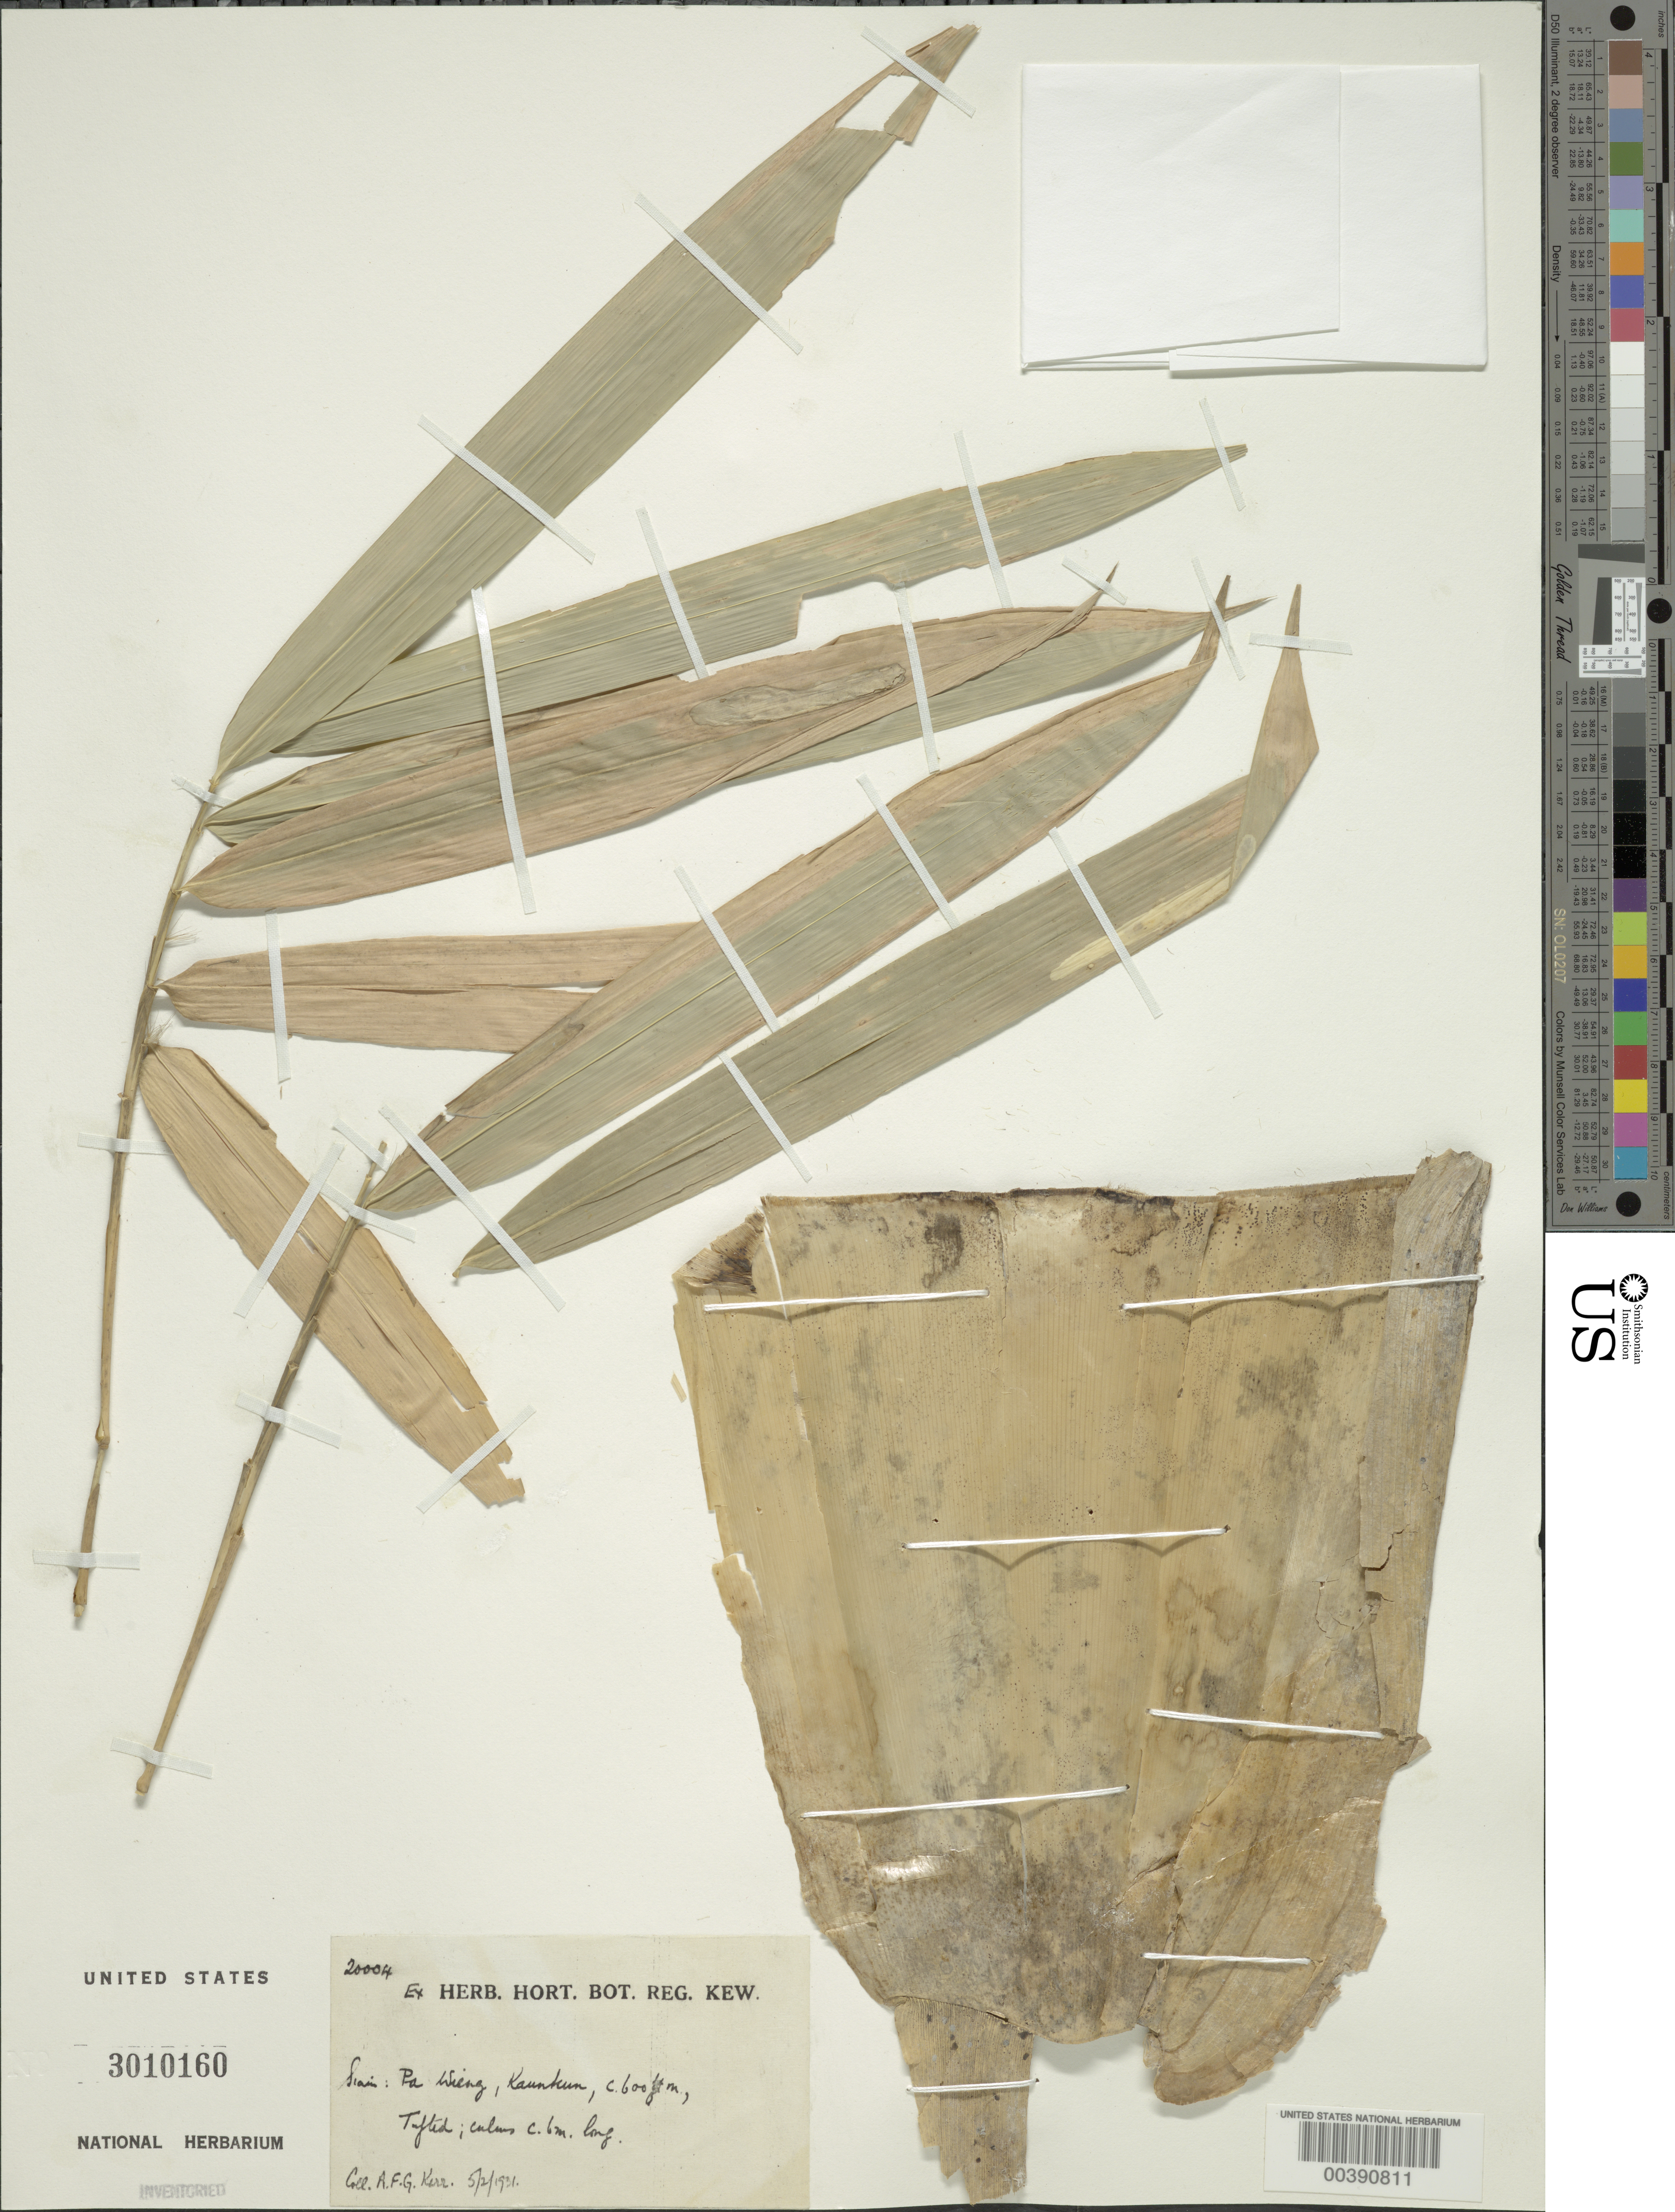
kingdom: Plantae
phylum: Tracheophyta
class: Liliopsida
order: Poales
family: Poaceae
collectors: A. F. G. Kerr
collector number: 20004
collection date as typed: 05 Feb 1931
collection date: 1931-02-05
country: Thailand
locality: Kaunkun, pa wieng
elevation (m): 183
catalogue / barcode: US 3010160